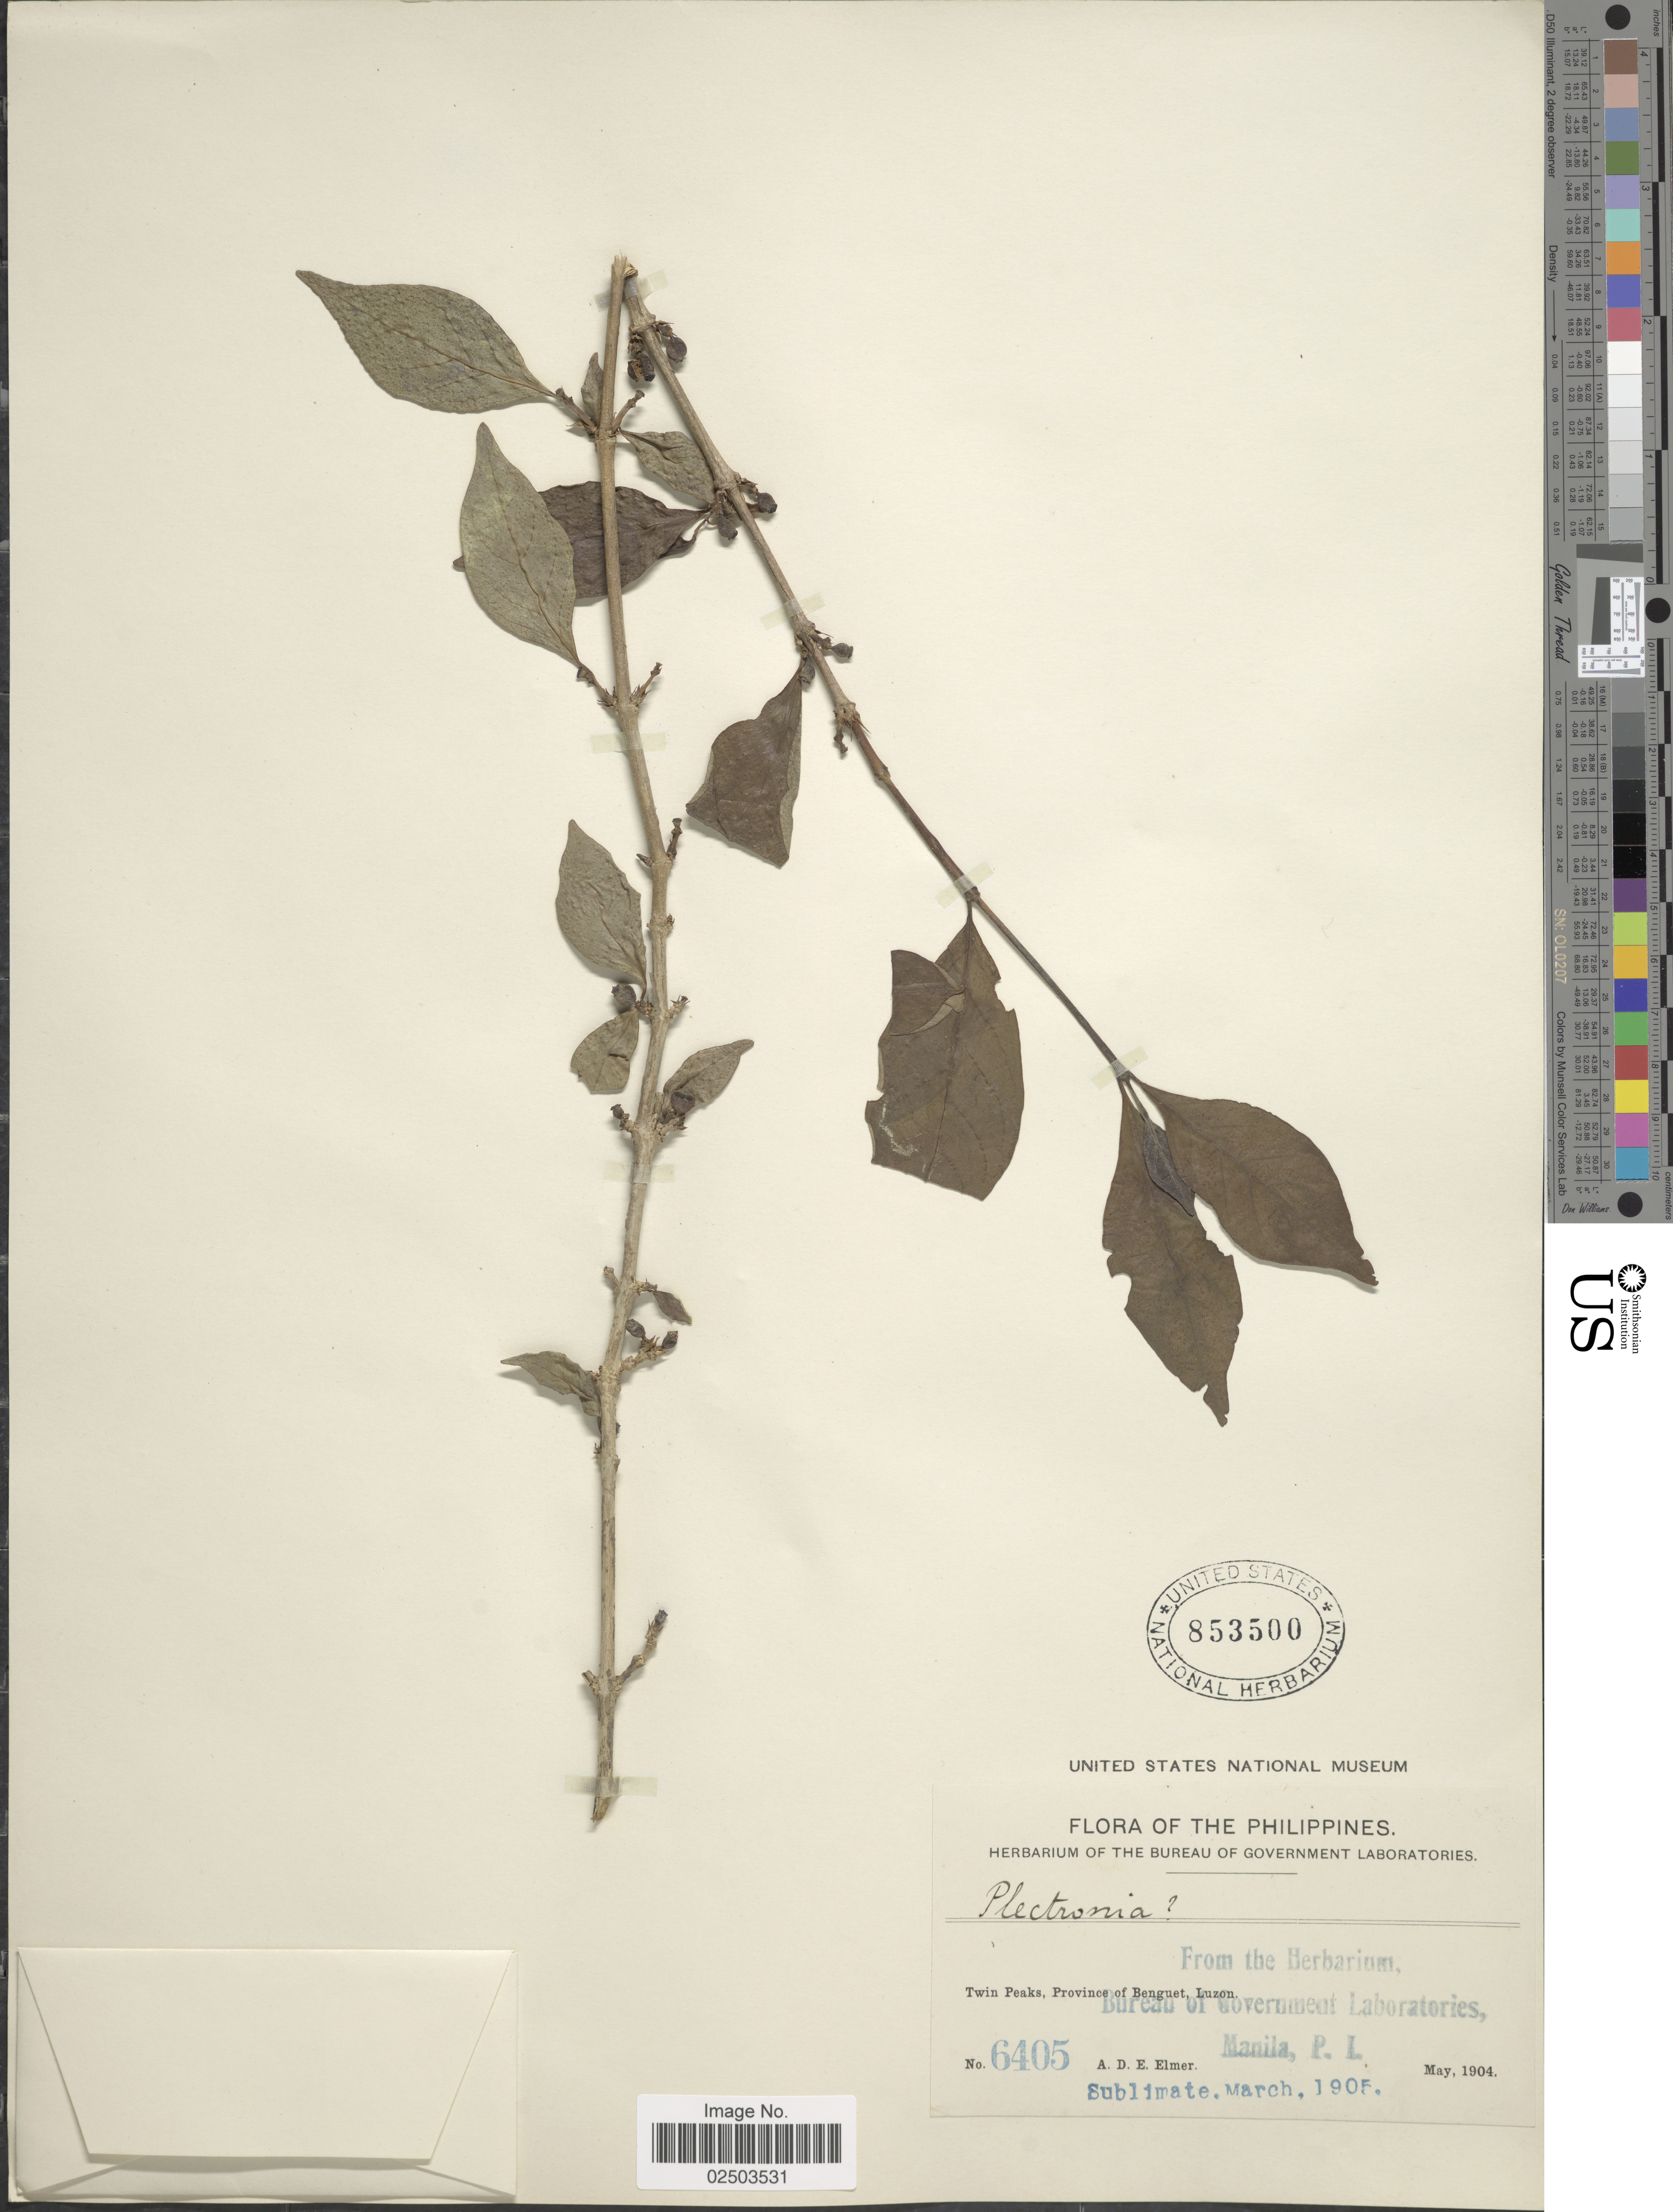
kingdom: Plantae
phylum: Tracheophyta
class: Magnoliopsida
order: Gentianales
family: Rubiaceae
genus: Bridsonia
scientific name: Bridsonia chamaedendrum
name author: (Kuntze) Verstraete & A.E. van Wyk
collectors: A. D. E. Elmer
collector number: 6405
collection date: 1904-05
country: Philippines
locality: Twin Peaks, Province of Benguet, Luzon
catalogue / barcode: US 853500